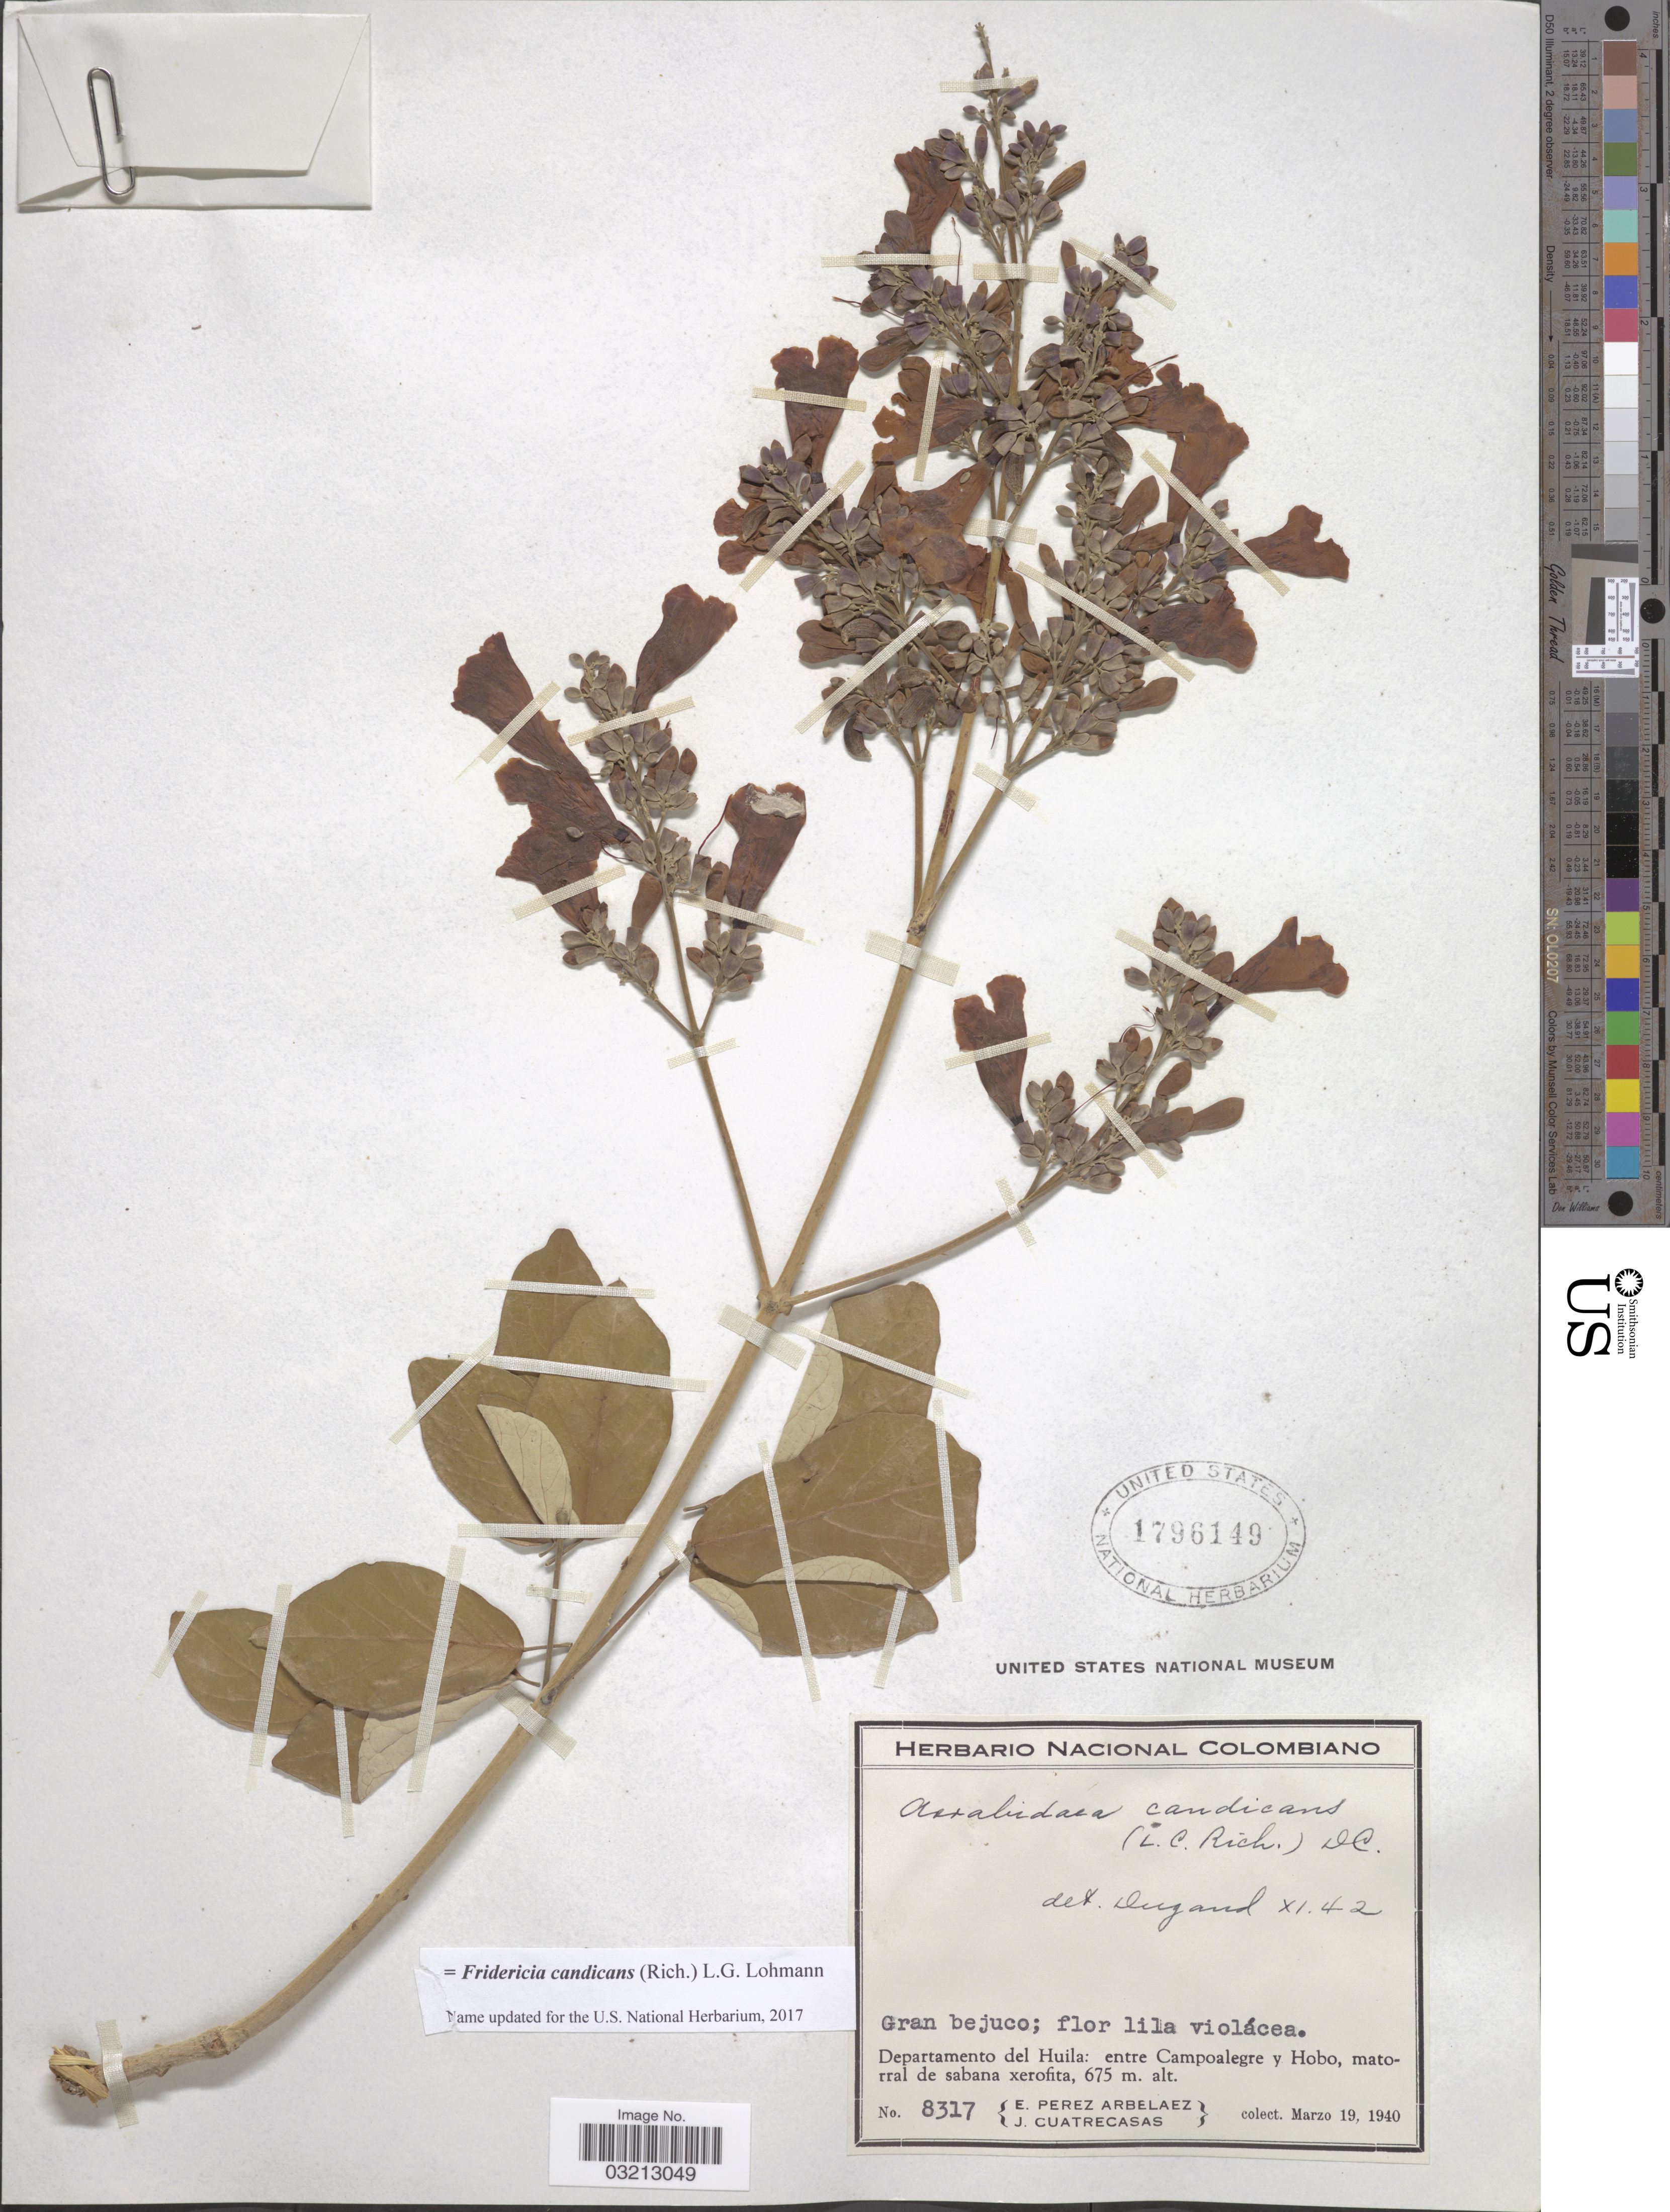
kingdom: Plantae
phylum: Tracheophyta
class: Magnoliopsida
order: Lamiales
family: Bignoniaceae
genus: Fridericia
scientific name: Fridericia candicans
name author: (Rich.) L.G. Lohmann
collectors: E. Pérez Arbeláez & J. Cuatrecasas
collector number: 8317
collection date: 1940-03-19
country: Colombia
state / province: Huila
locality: Departamento del Huila: entre Capoalegre y Hobo, matorral de sabana xerofita.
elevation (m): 675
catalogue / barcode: US 1796149